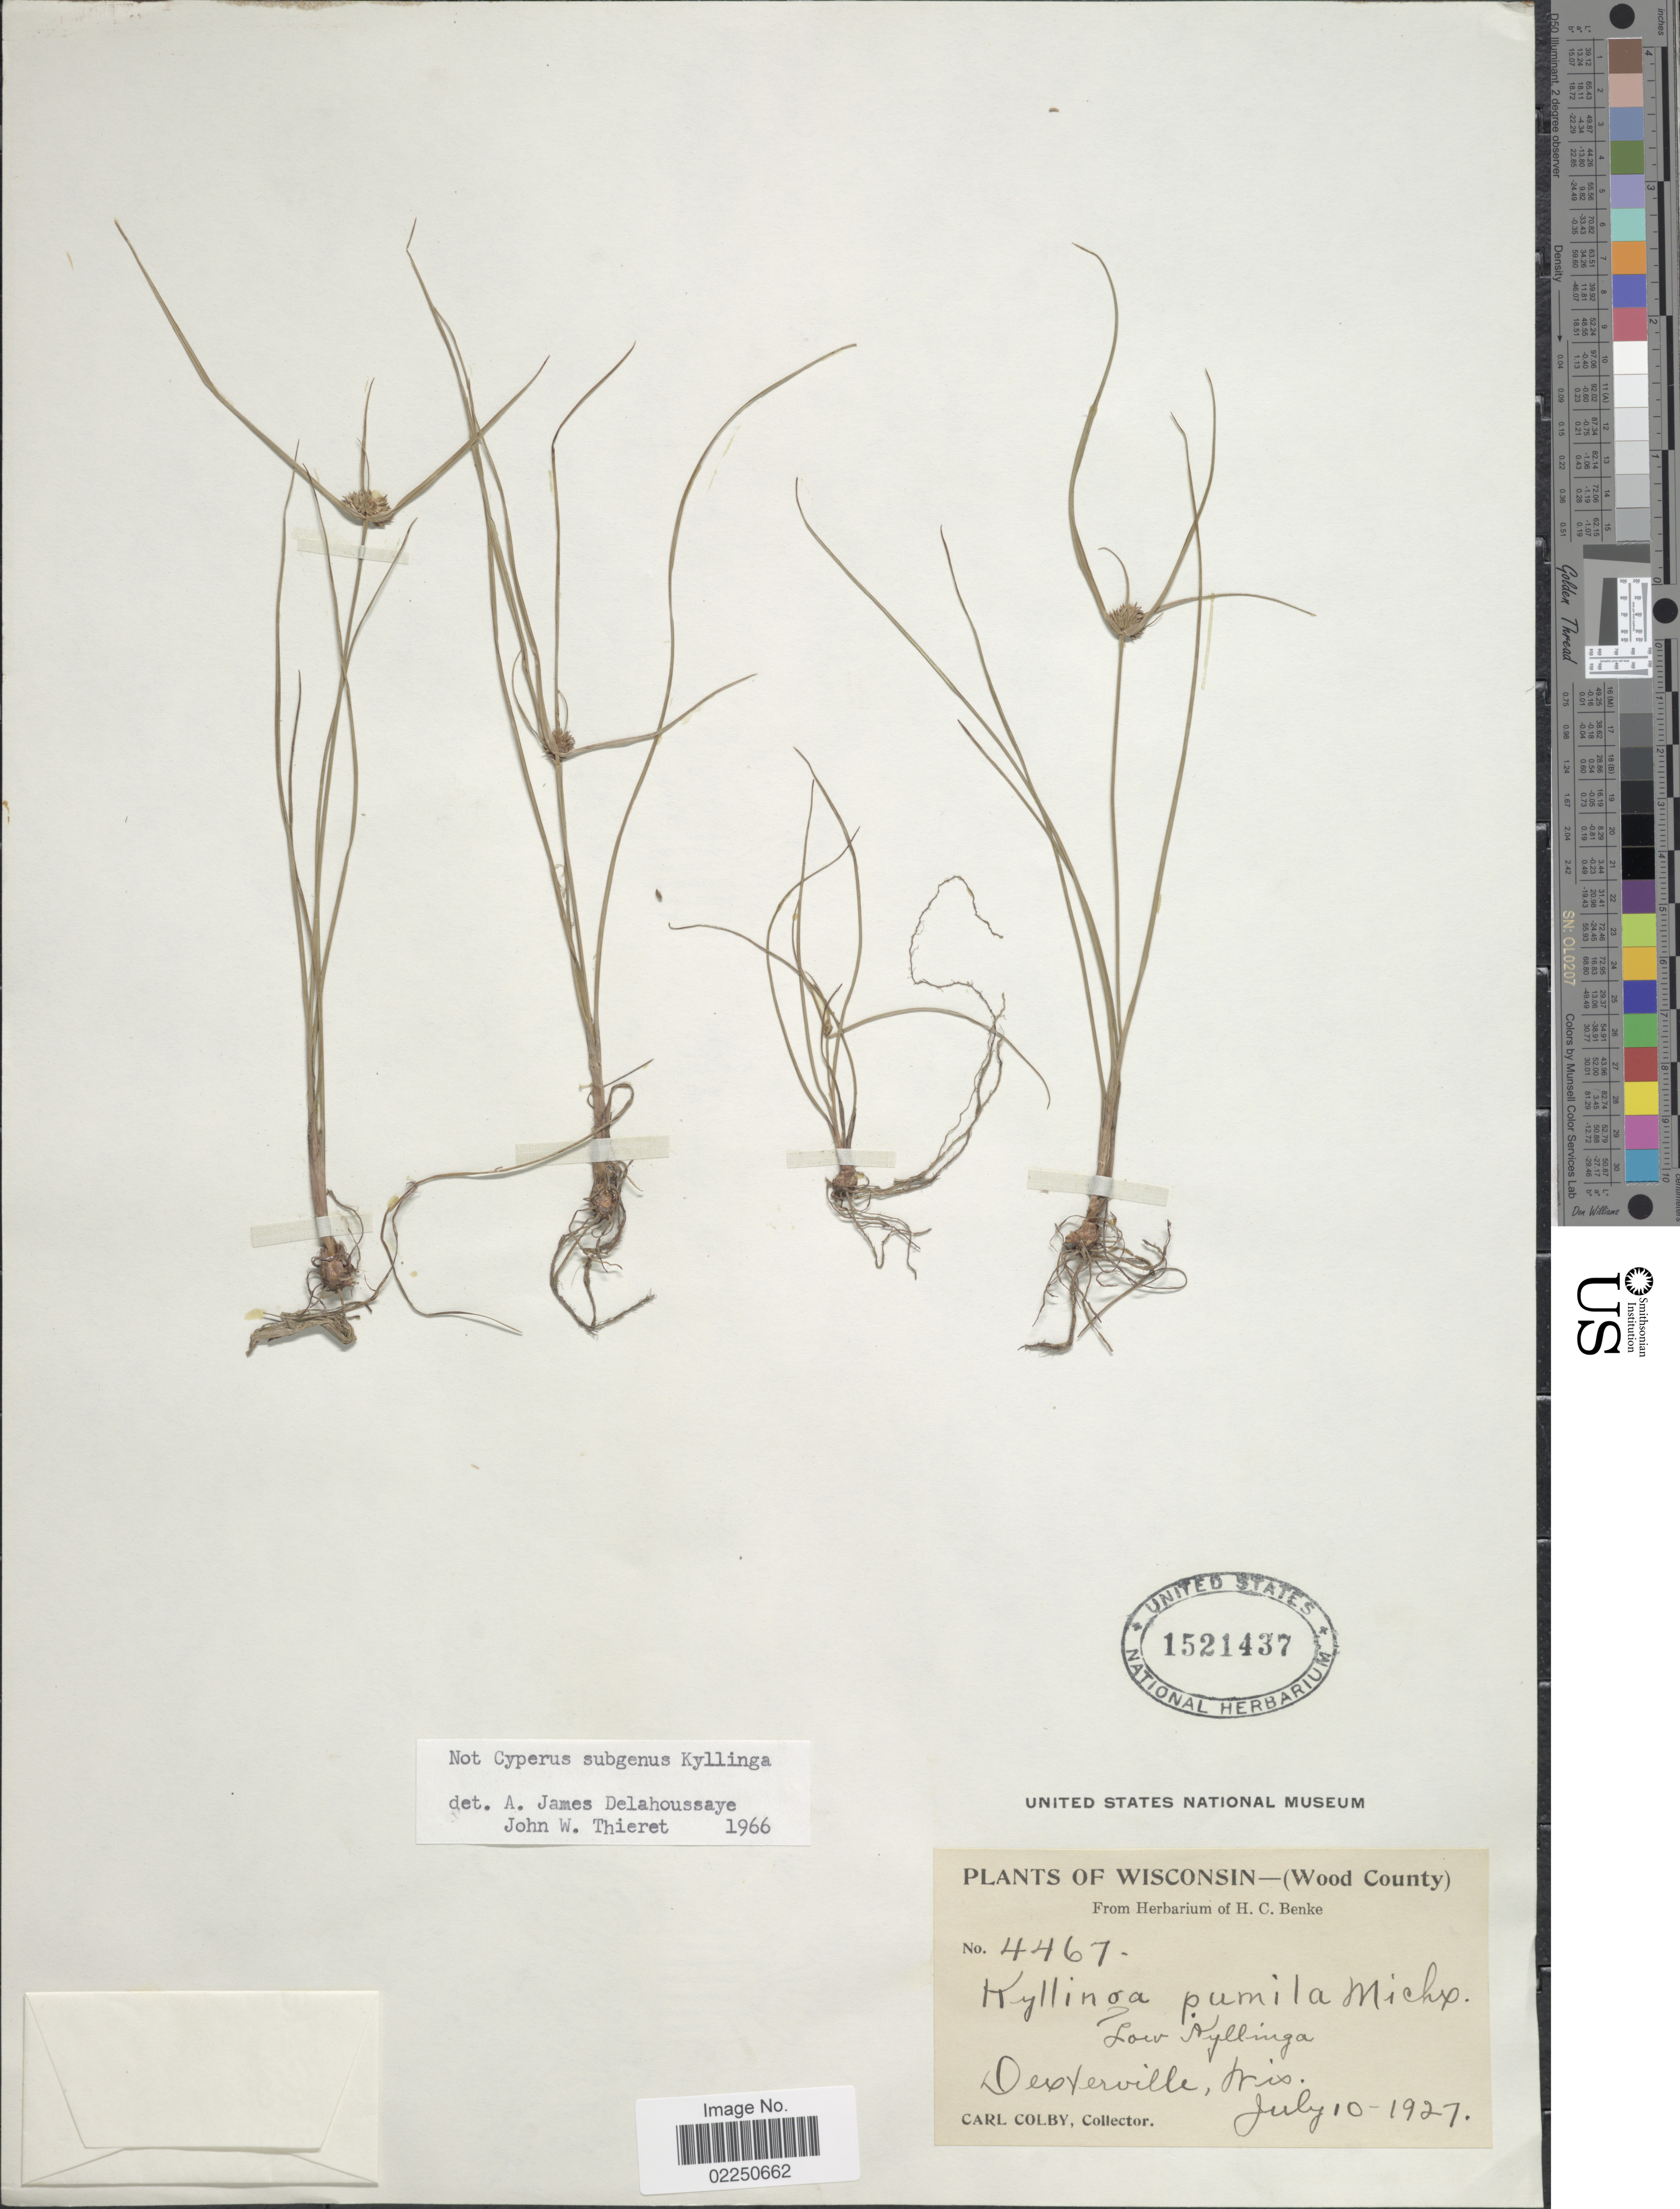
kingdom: Plantae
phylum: Tracheophyta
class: Liliopsida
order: Poales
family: Cyperaceae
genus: Cyperus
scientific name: Cyperus sp.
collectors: C. Colby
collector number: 4467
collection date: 1927-07-10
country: United States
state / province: Wisconsin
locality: Wood County. Dexterville, Wis.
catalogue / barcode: US 1521437